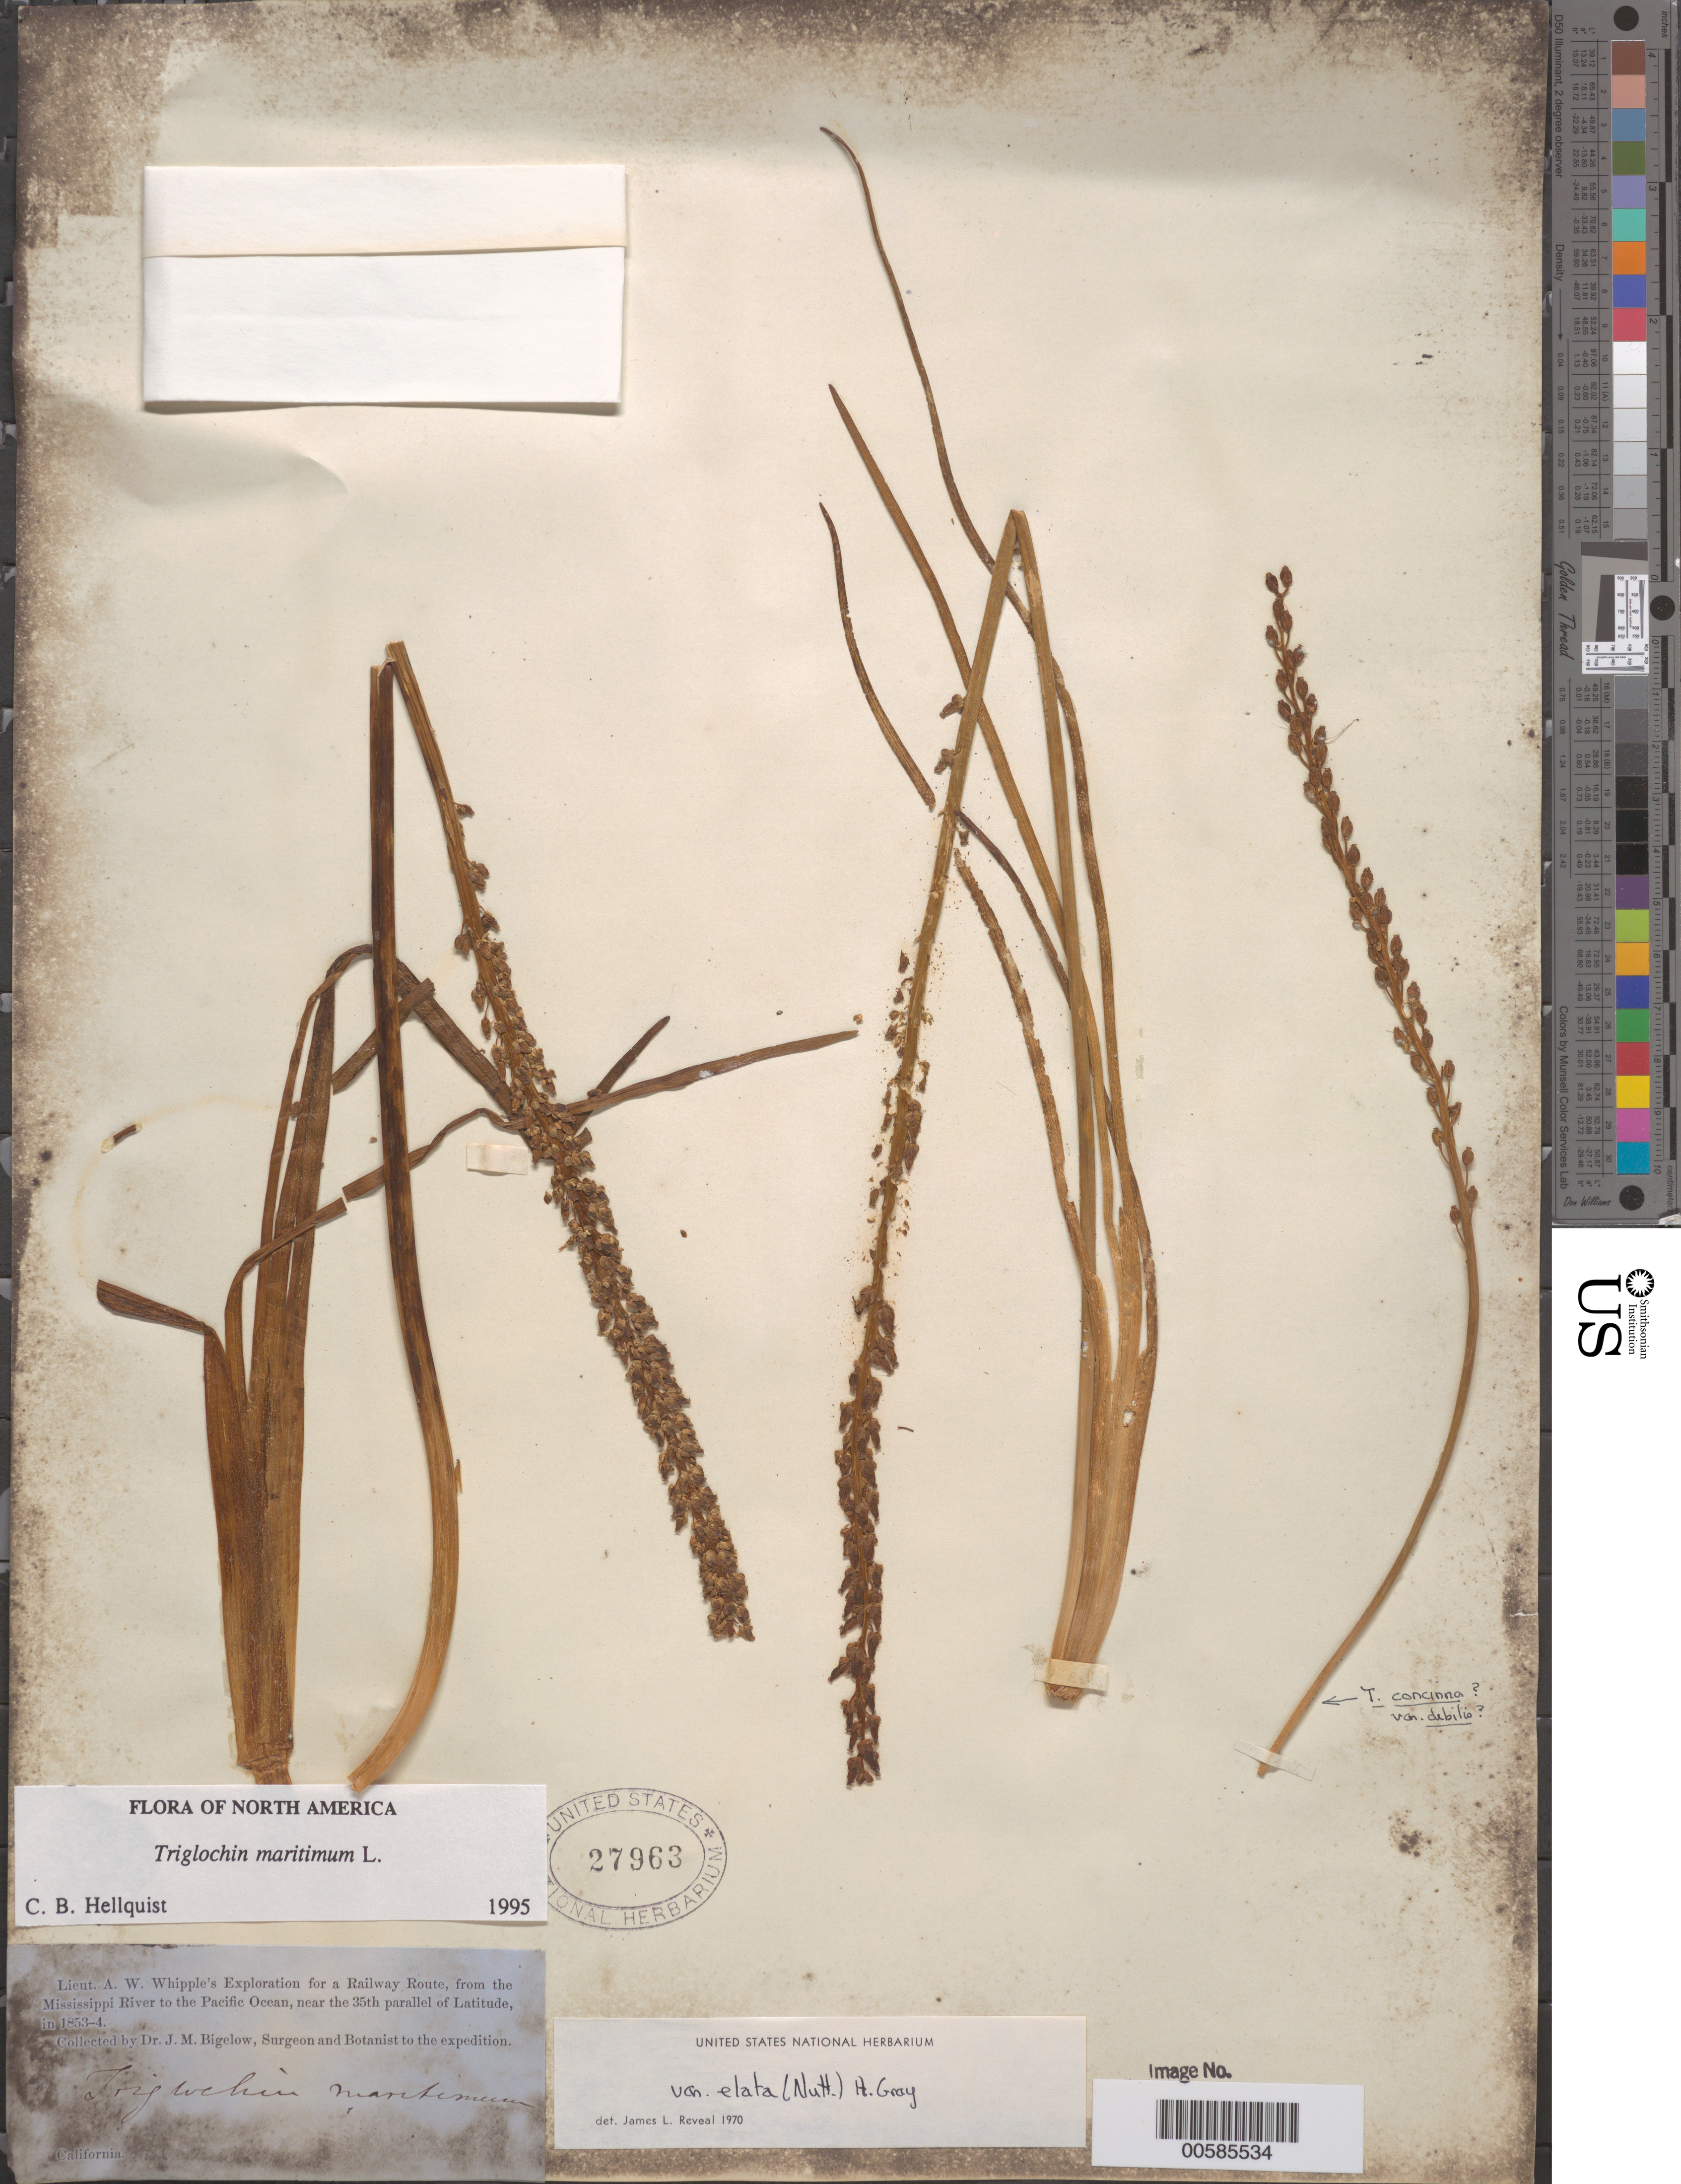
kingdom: Plantae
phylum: Tracheophyta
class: Liliopsida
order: Alismatales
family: Juncaginaceae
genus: Triglochin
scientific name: Triglochin maritima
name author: L.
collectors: J. M. Bigelow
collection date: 1853/1854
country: United States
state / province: California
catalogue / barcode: US 27963